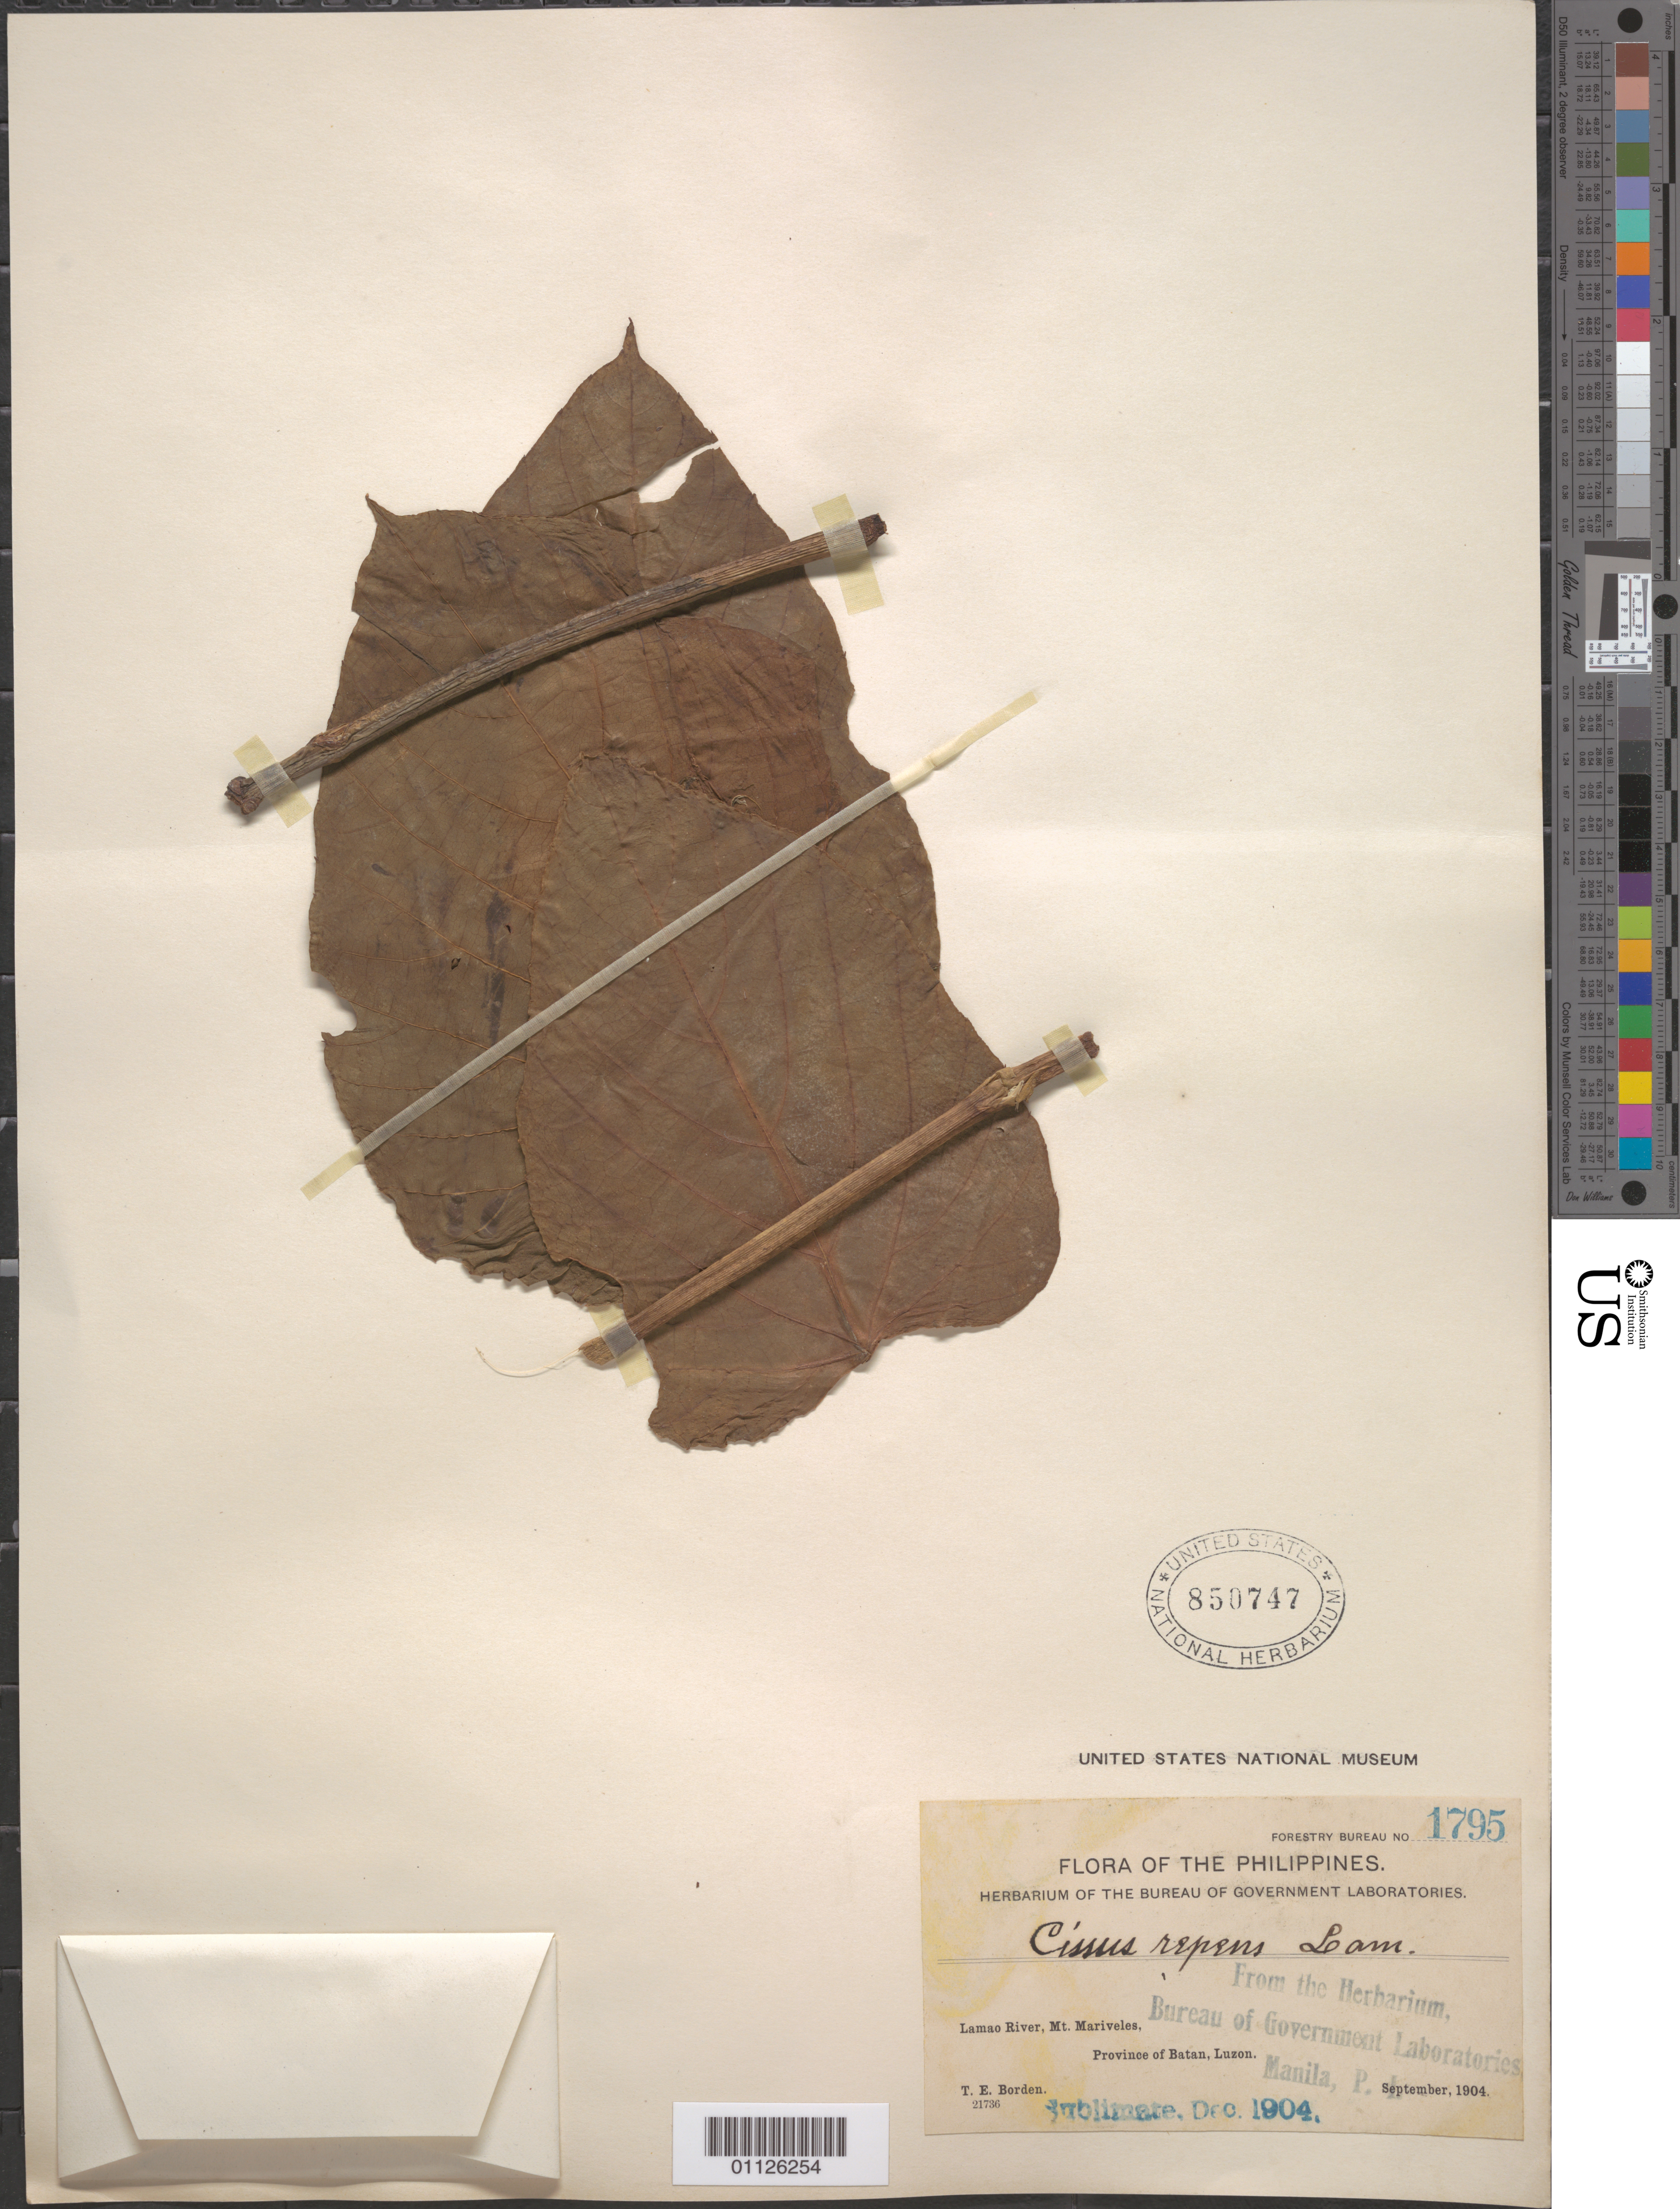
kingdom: Plantae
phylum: Tracheophyta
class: Magnoliopsida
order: Vitales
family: Vitaceae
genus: Cissus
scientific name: Cissus repens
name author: Lam.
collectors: T. E. Borden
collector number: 1795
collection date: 1904-09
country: Philippines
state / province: Central Luzon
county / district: Bataan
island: Luzon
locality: Lamao River, Mt Mariveles.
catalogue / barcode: US 850747